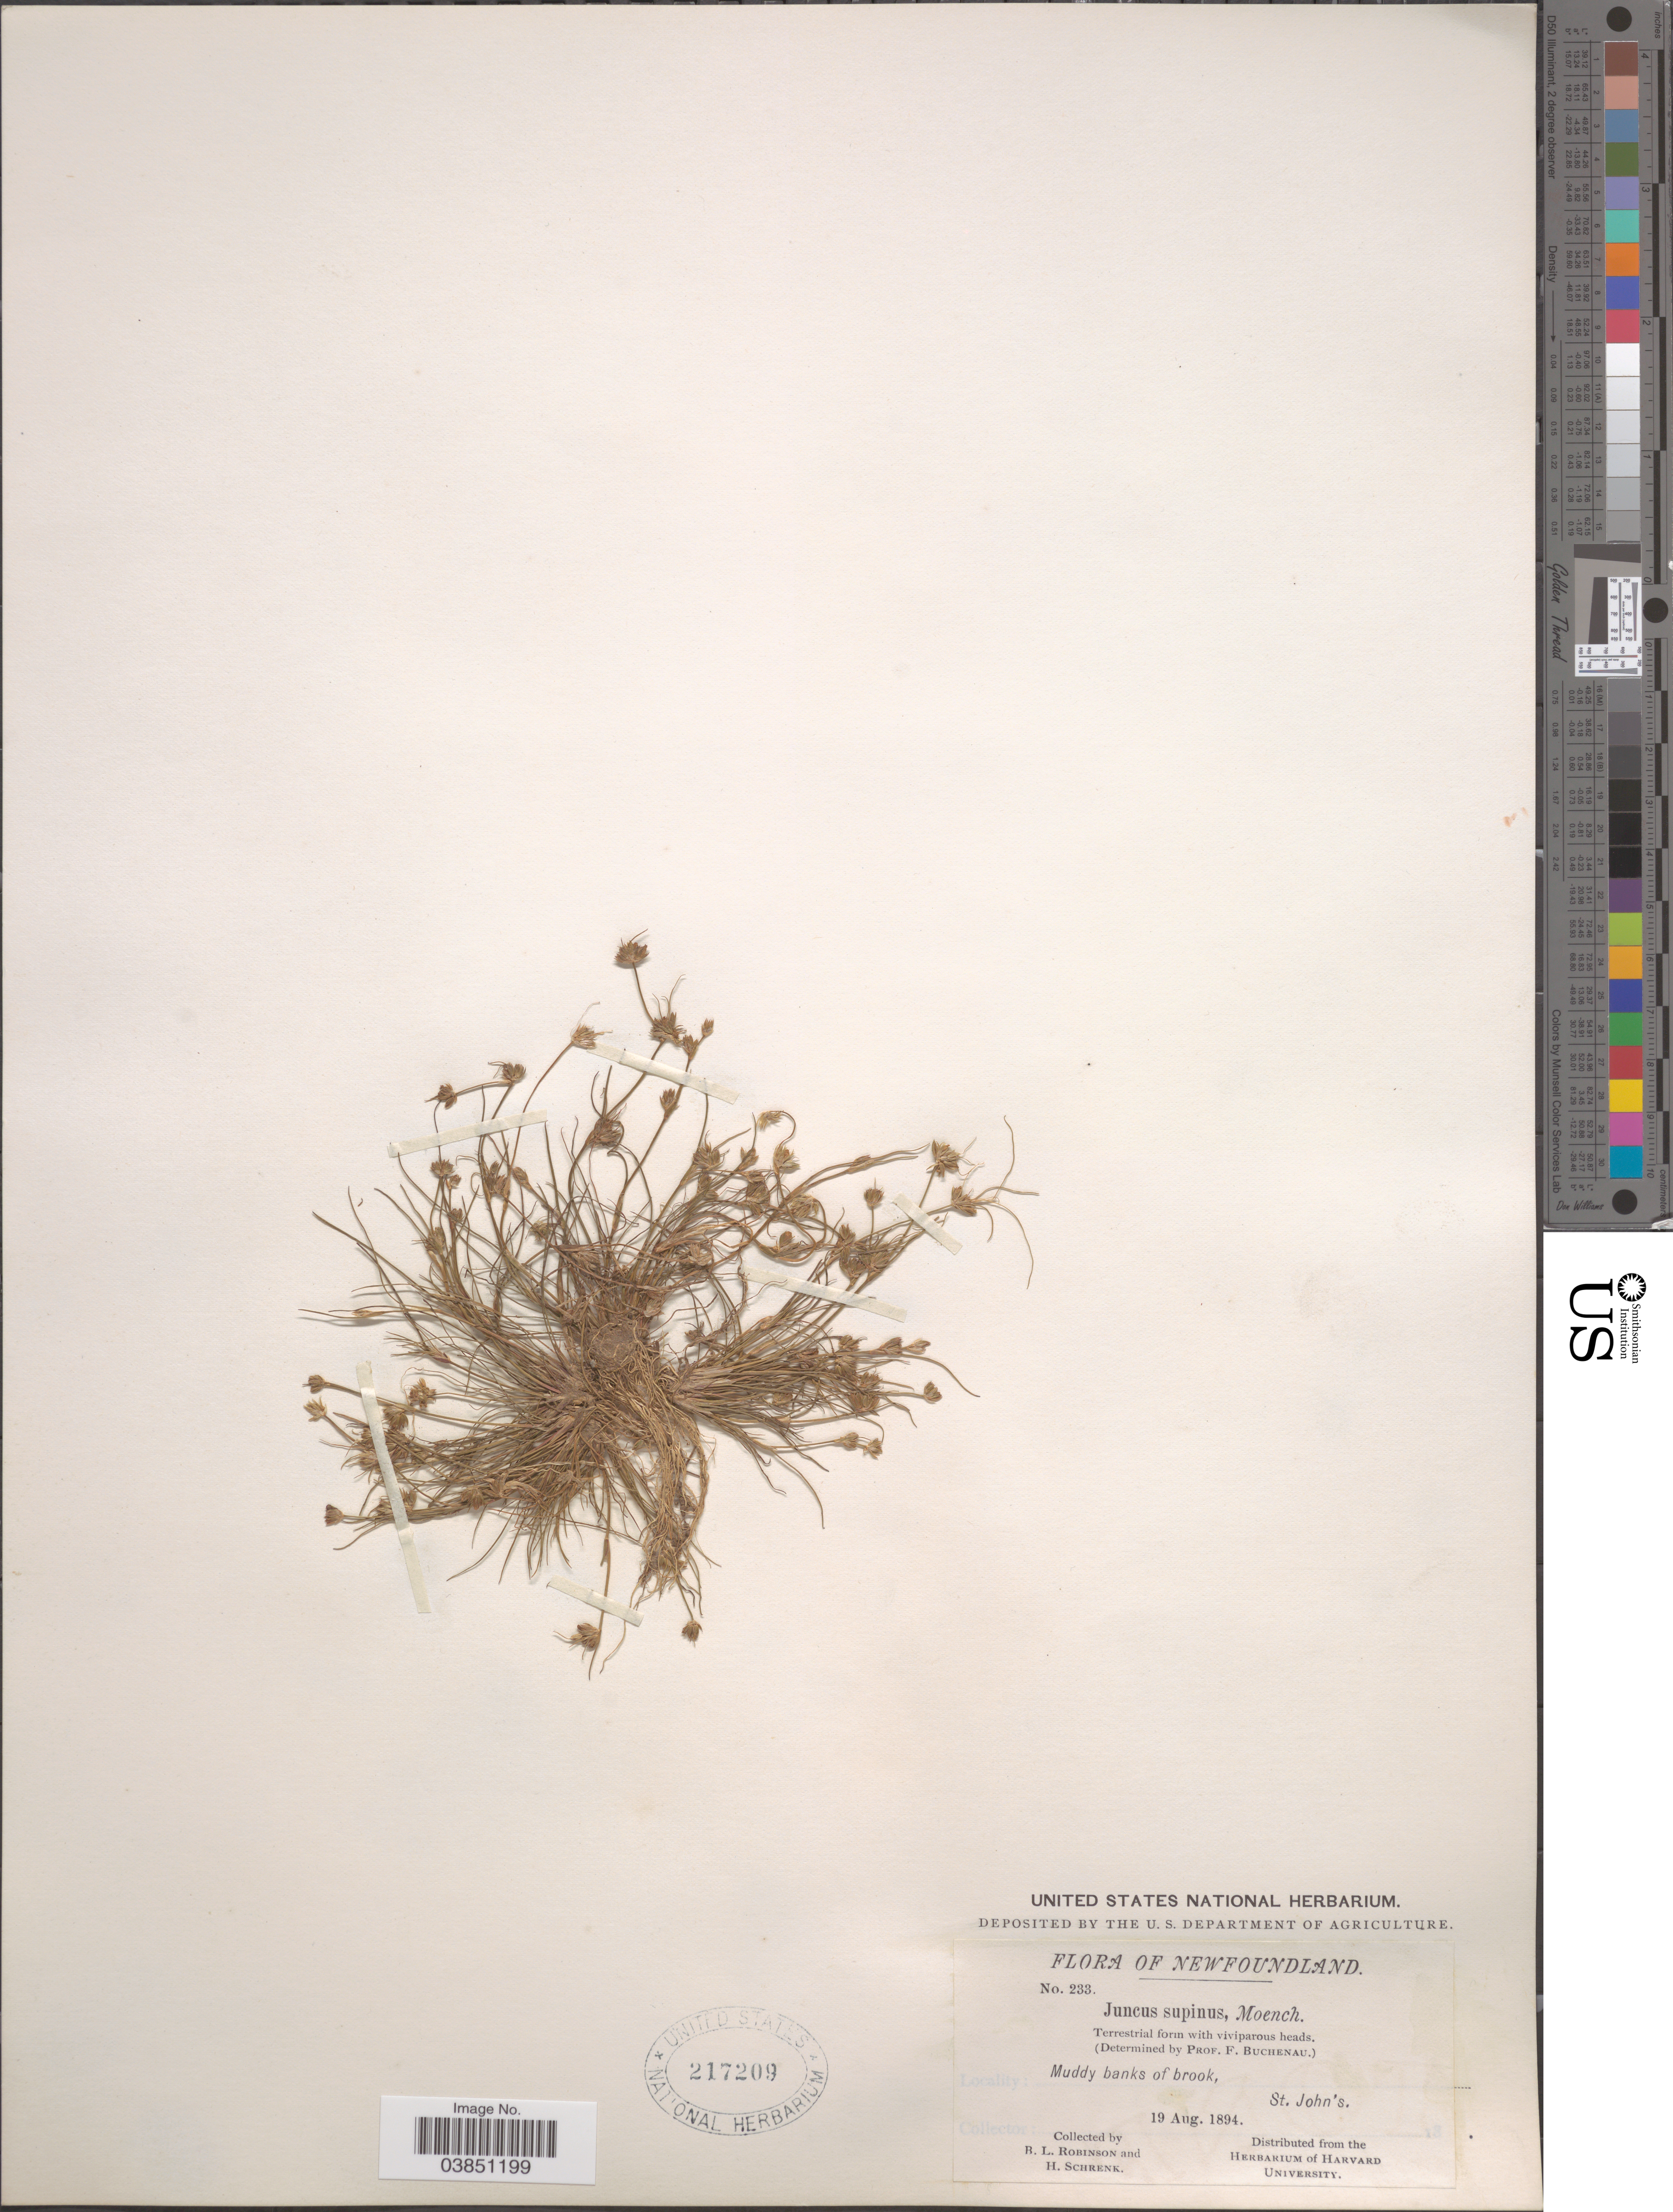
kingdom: Plantae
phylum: Tracheophyta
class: Liliopsida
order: Poales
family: Juncaceae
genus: Juncus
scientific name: Juncus bulbosus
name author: L.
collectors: B. L. Robinson & H. Schrenk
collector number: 233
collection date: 1894-08-19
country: Canada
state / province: Newfoundland and Labrador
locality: St. John's.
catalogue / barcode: US 217209